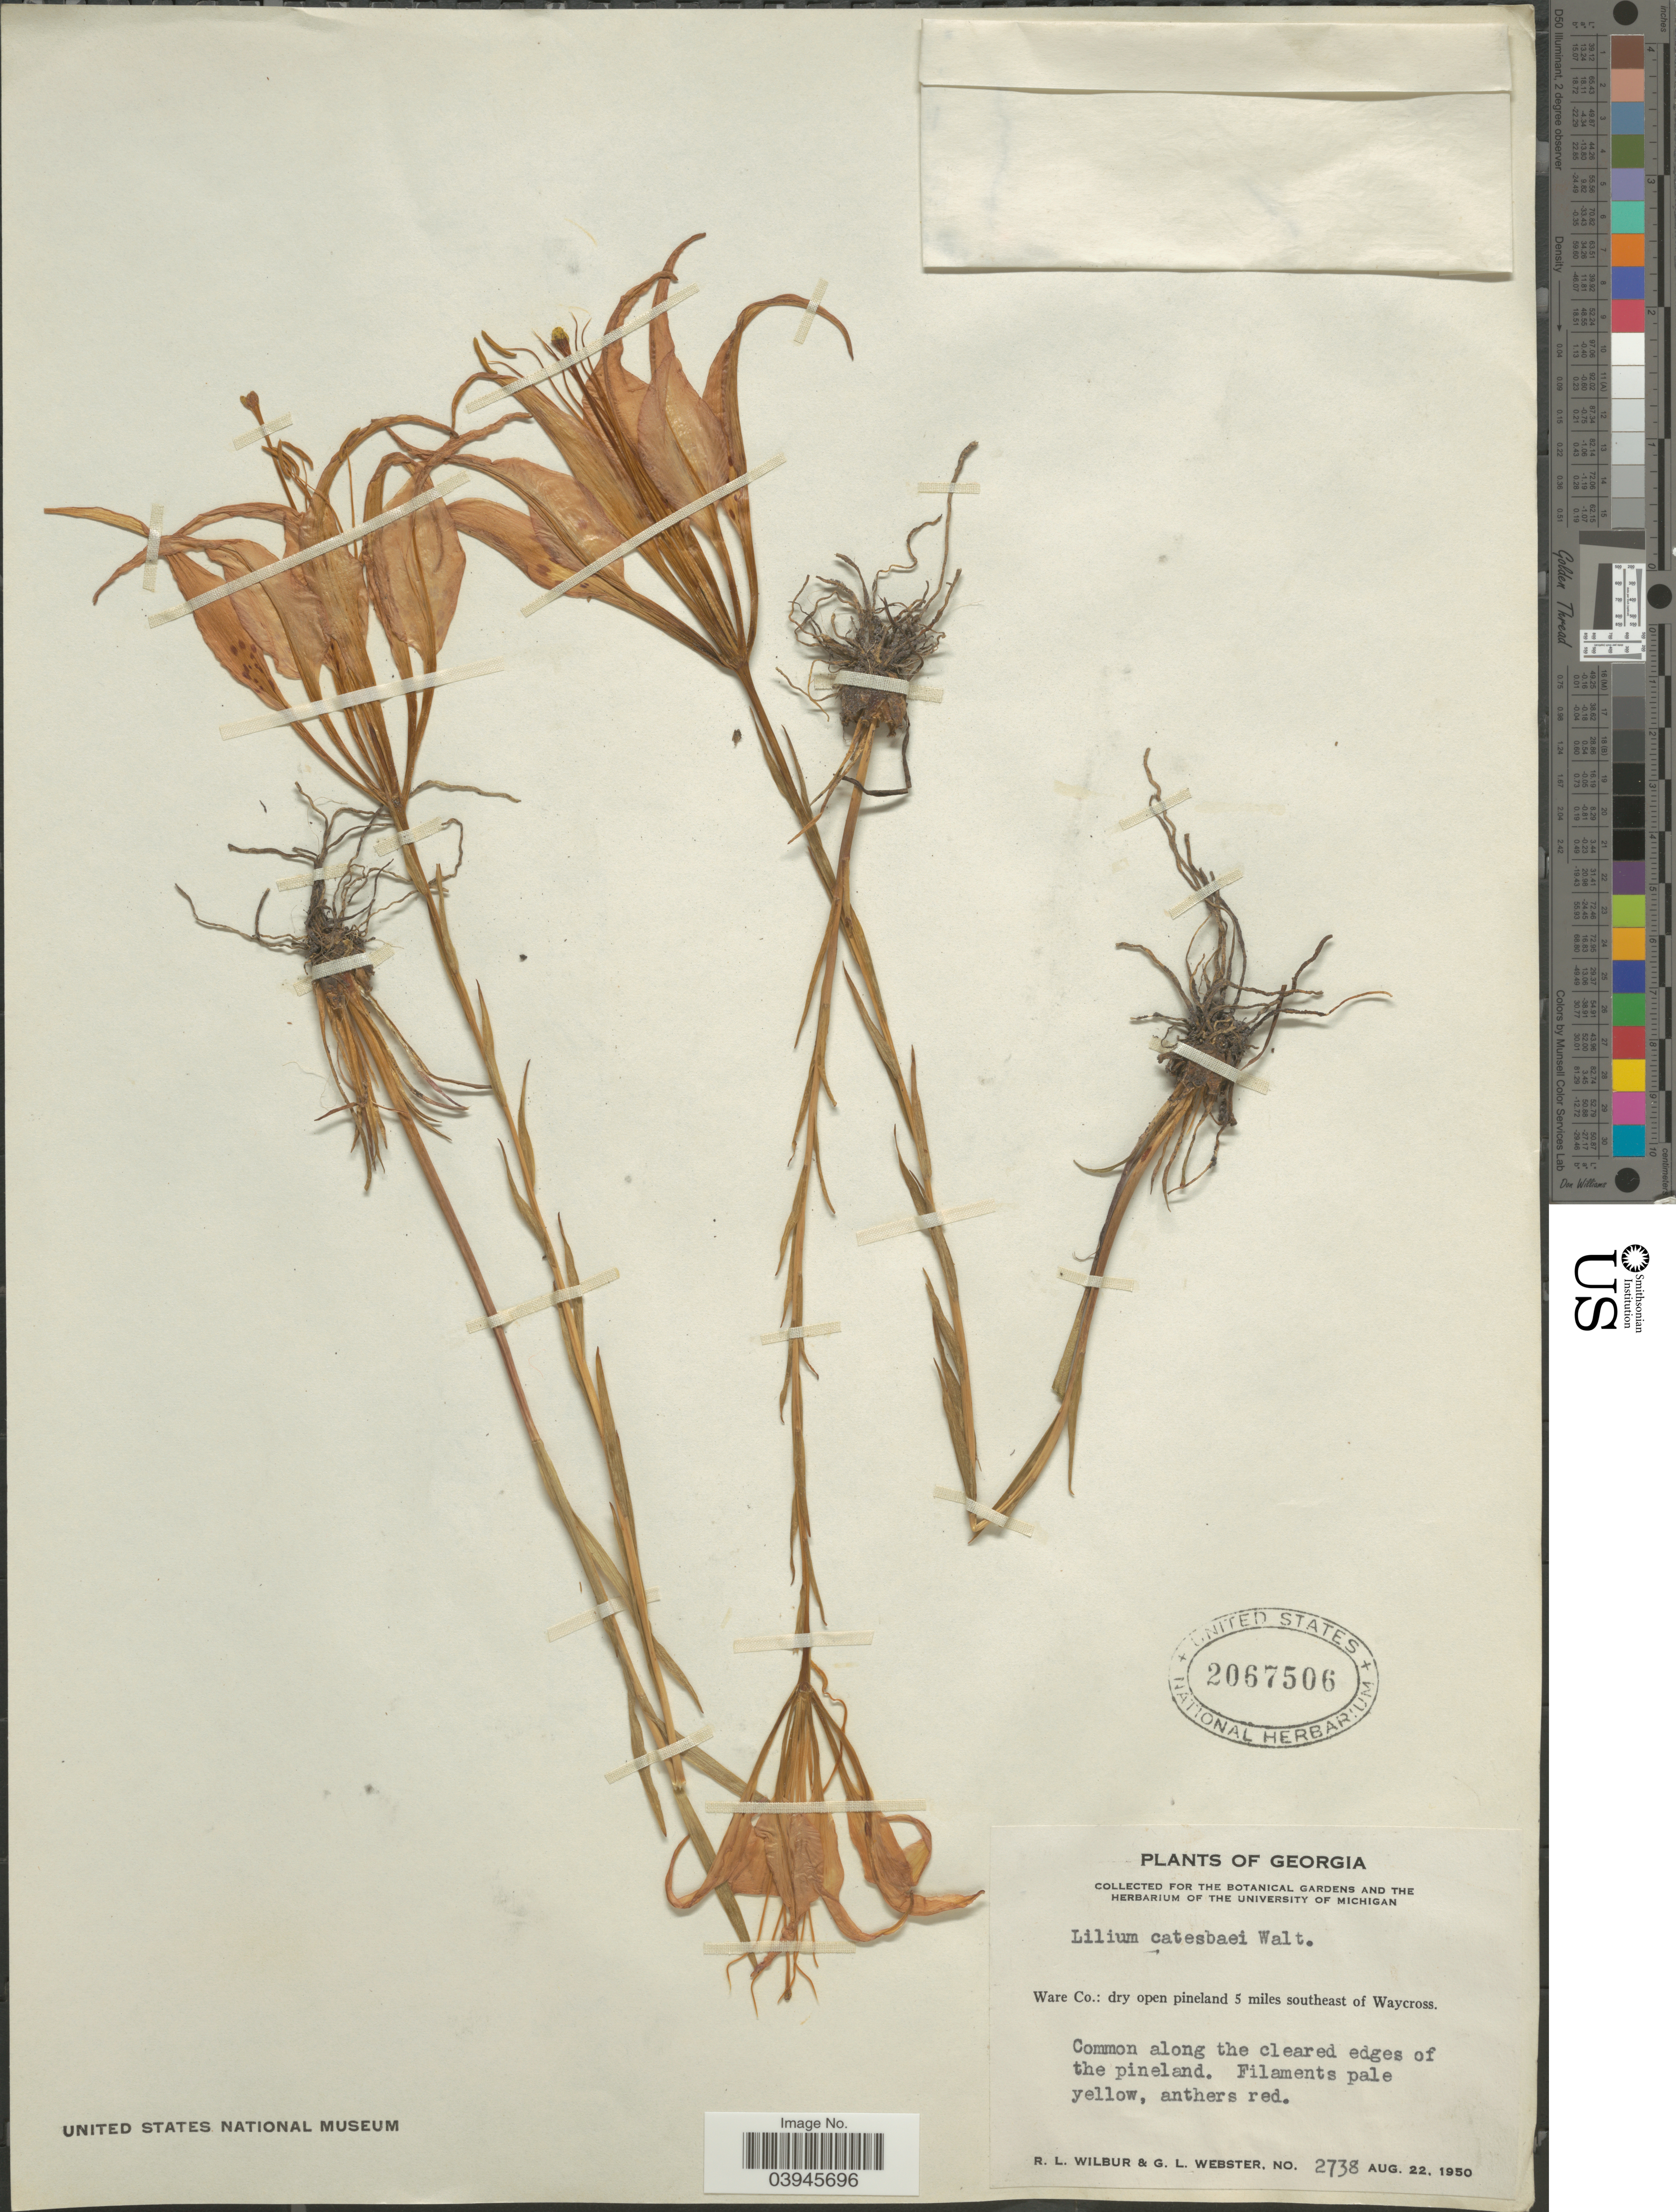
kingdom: Plantae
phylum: Tracheophyta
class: Liliopsida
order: Liliales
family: Liliaceae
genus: Lilium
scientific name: Lilium catesbaei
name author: Walter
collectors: R. L. Wilbur & G. L. Webster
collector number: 2738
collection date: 1950-08-22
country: United States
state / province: Georgia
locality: Ware Co.: dry open pineland 5 miles southeast of Waycross.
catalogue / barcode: US 2067506